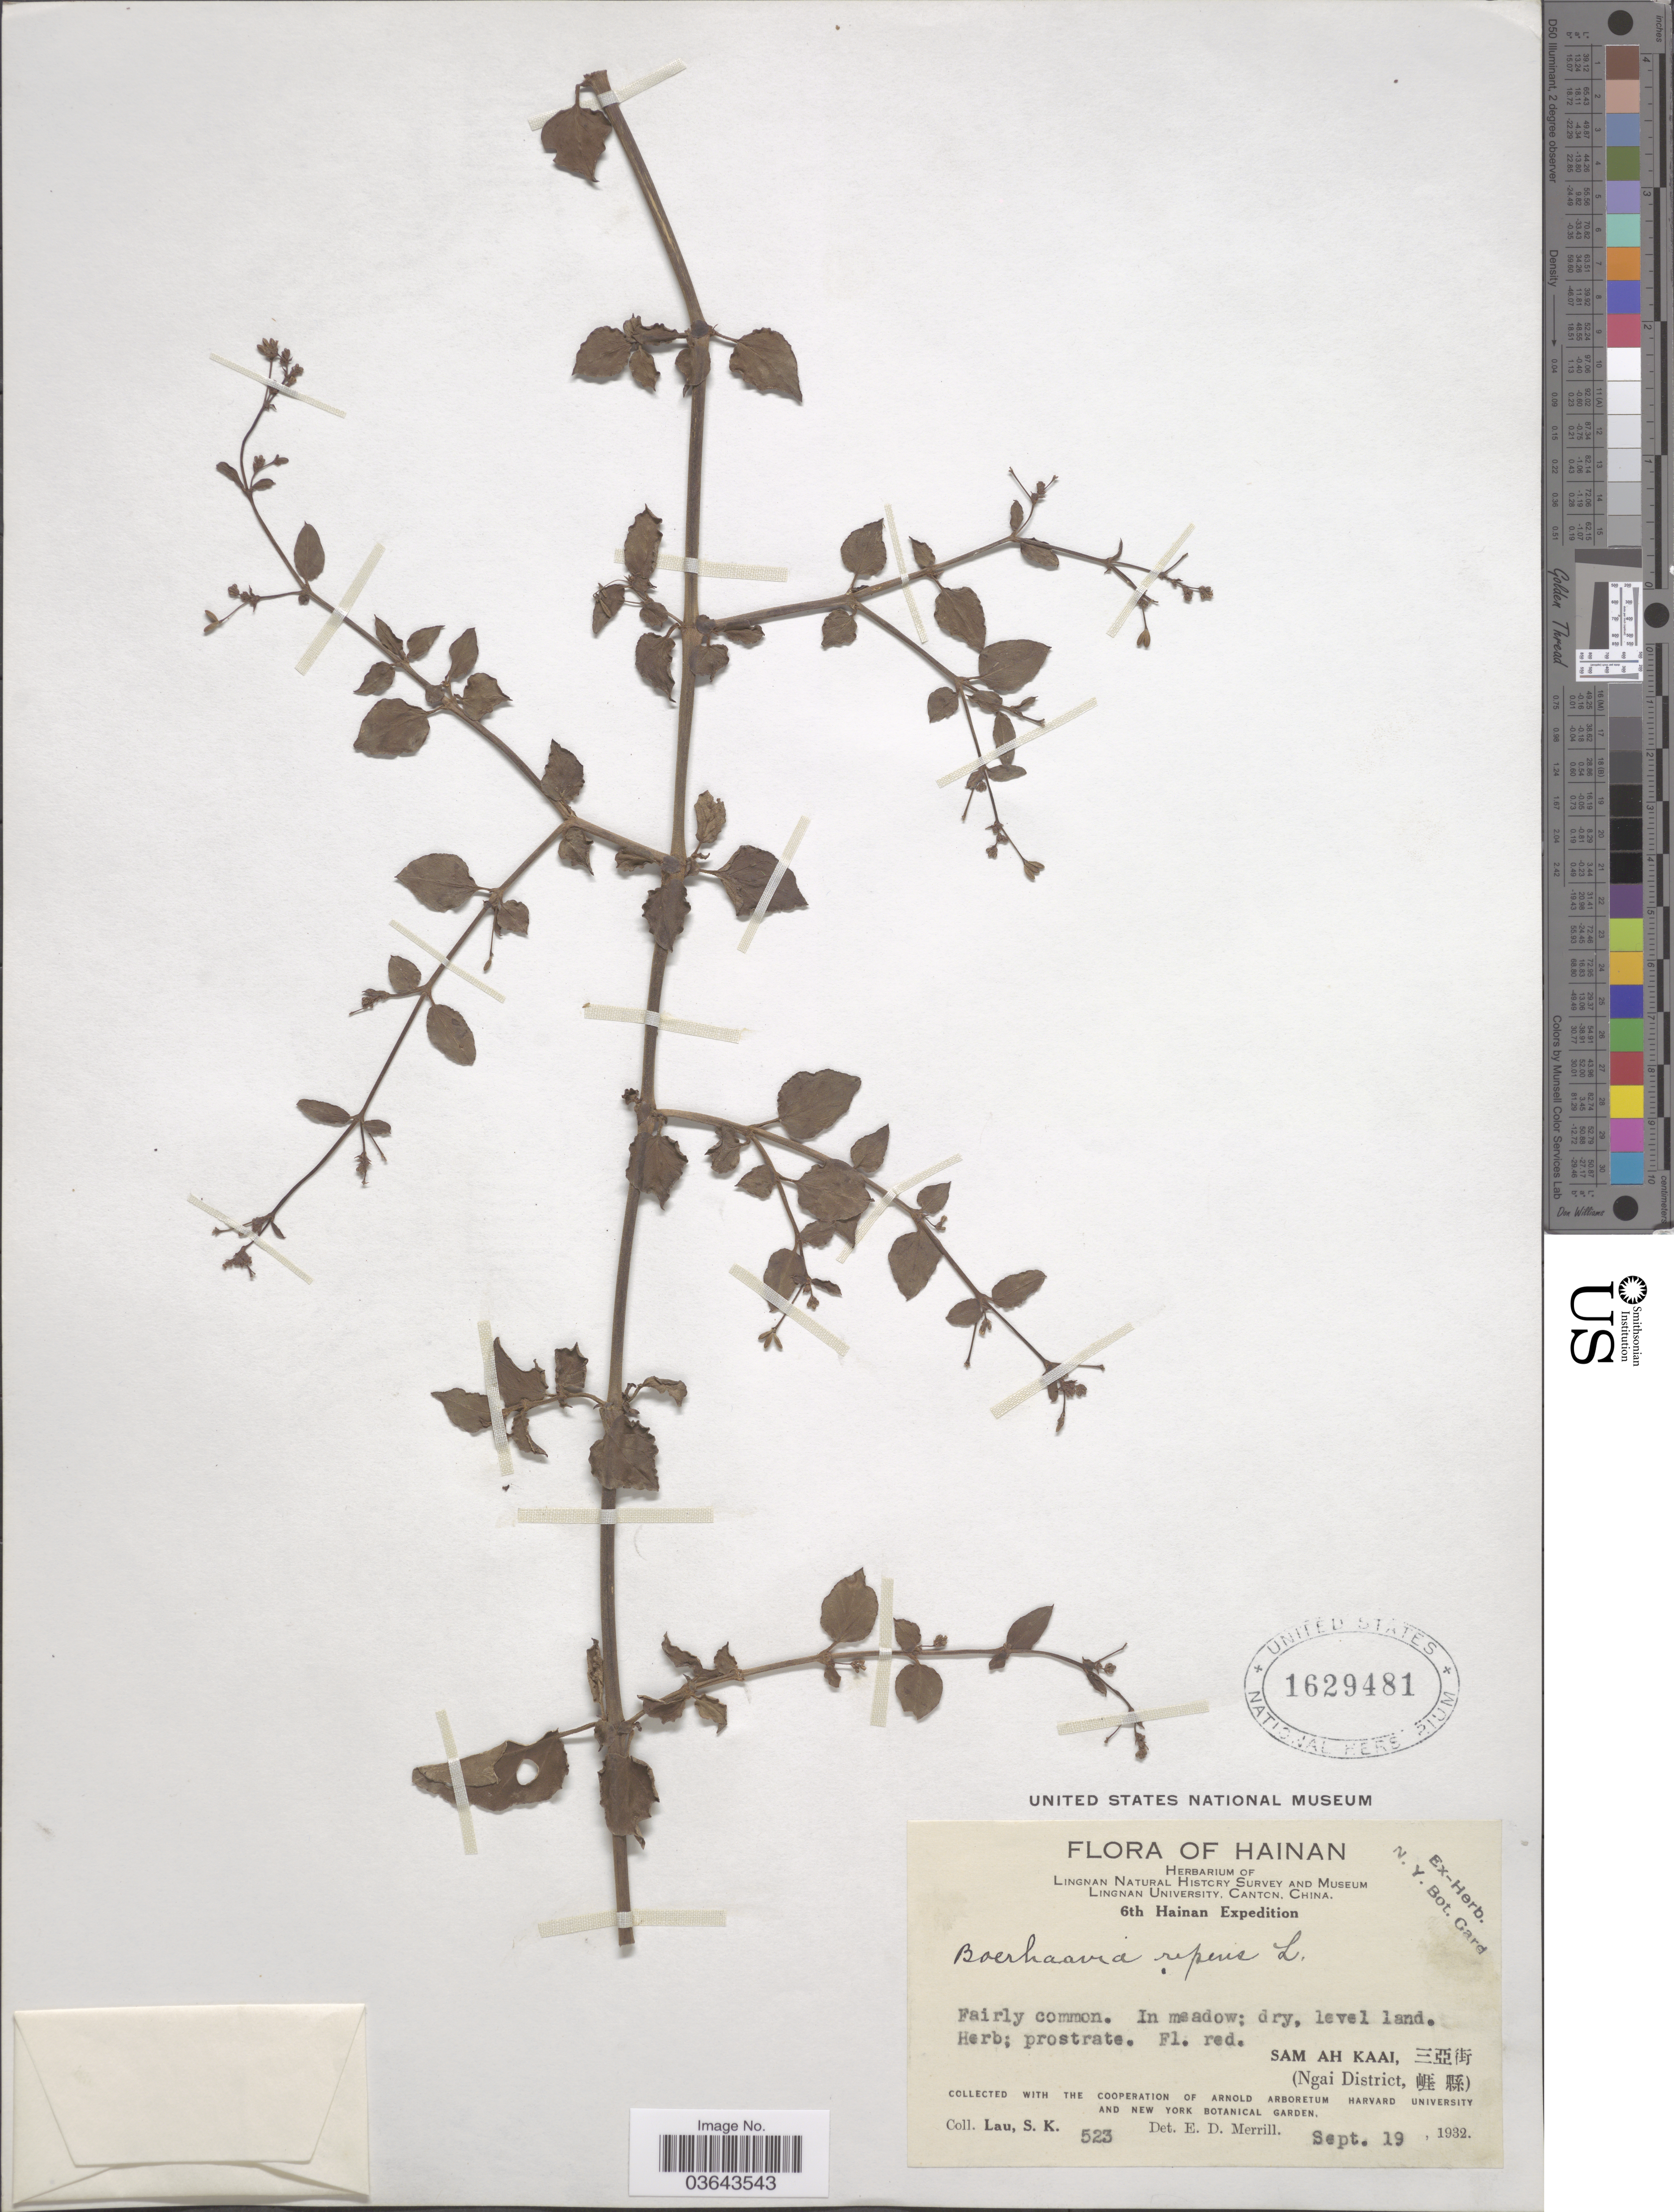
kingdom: Plantae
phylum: Tracheophyta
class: Magnoliopsida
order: Caryophyllales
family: Nyctaginaceae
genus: Boerhavia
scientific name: Boerhavia repens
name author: L.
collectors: S. K. Lau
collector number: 523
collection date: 1932-09-19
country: China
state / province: Hainan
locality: Sam Ah Kaai. (Ngai District).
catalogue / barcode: US 1629481